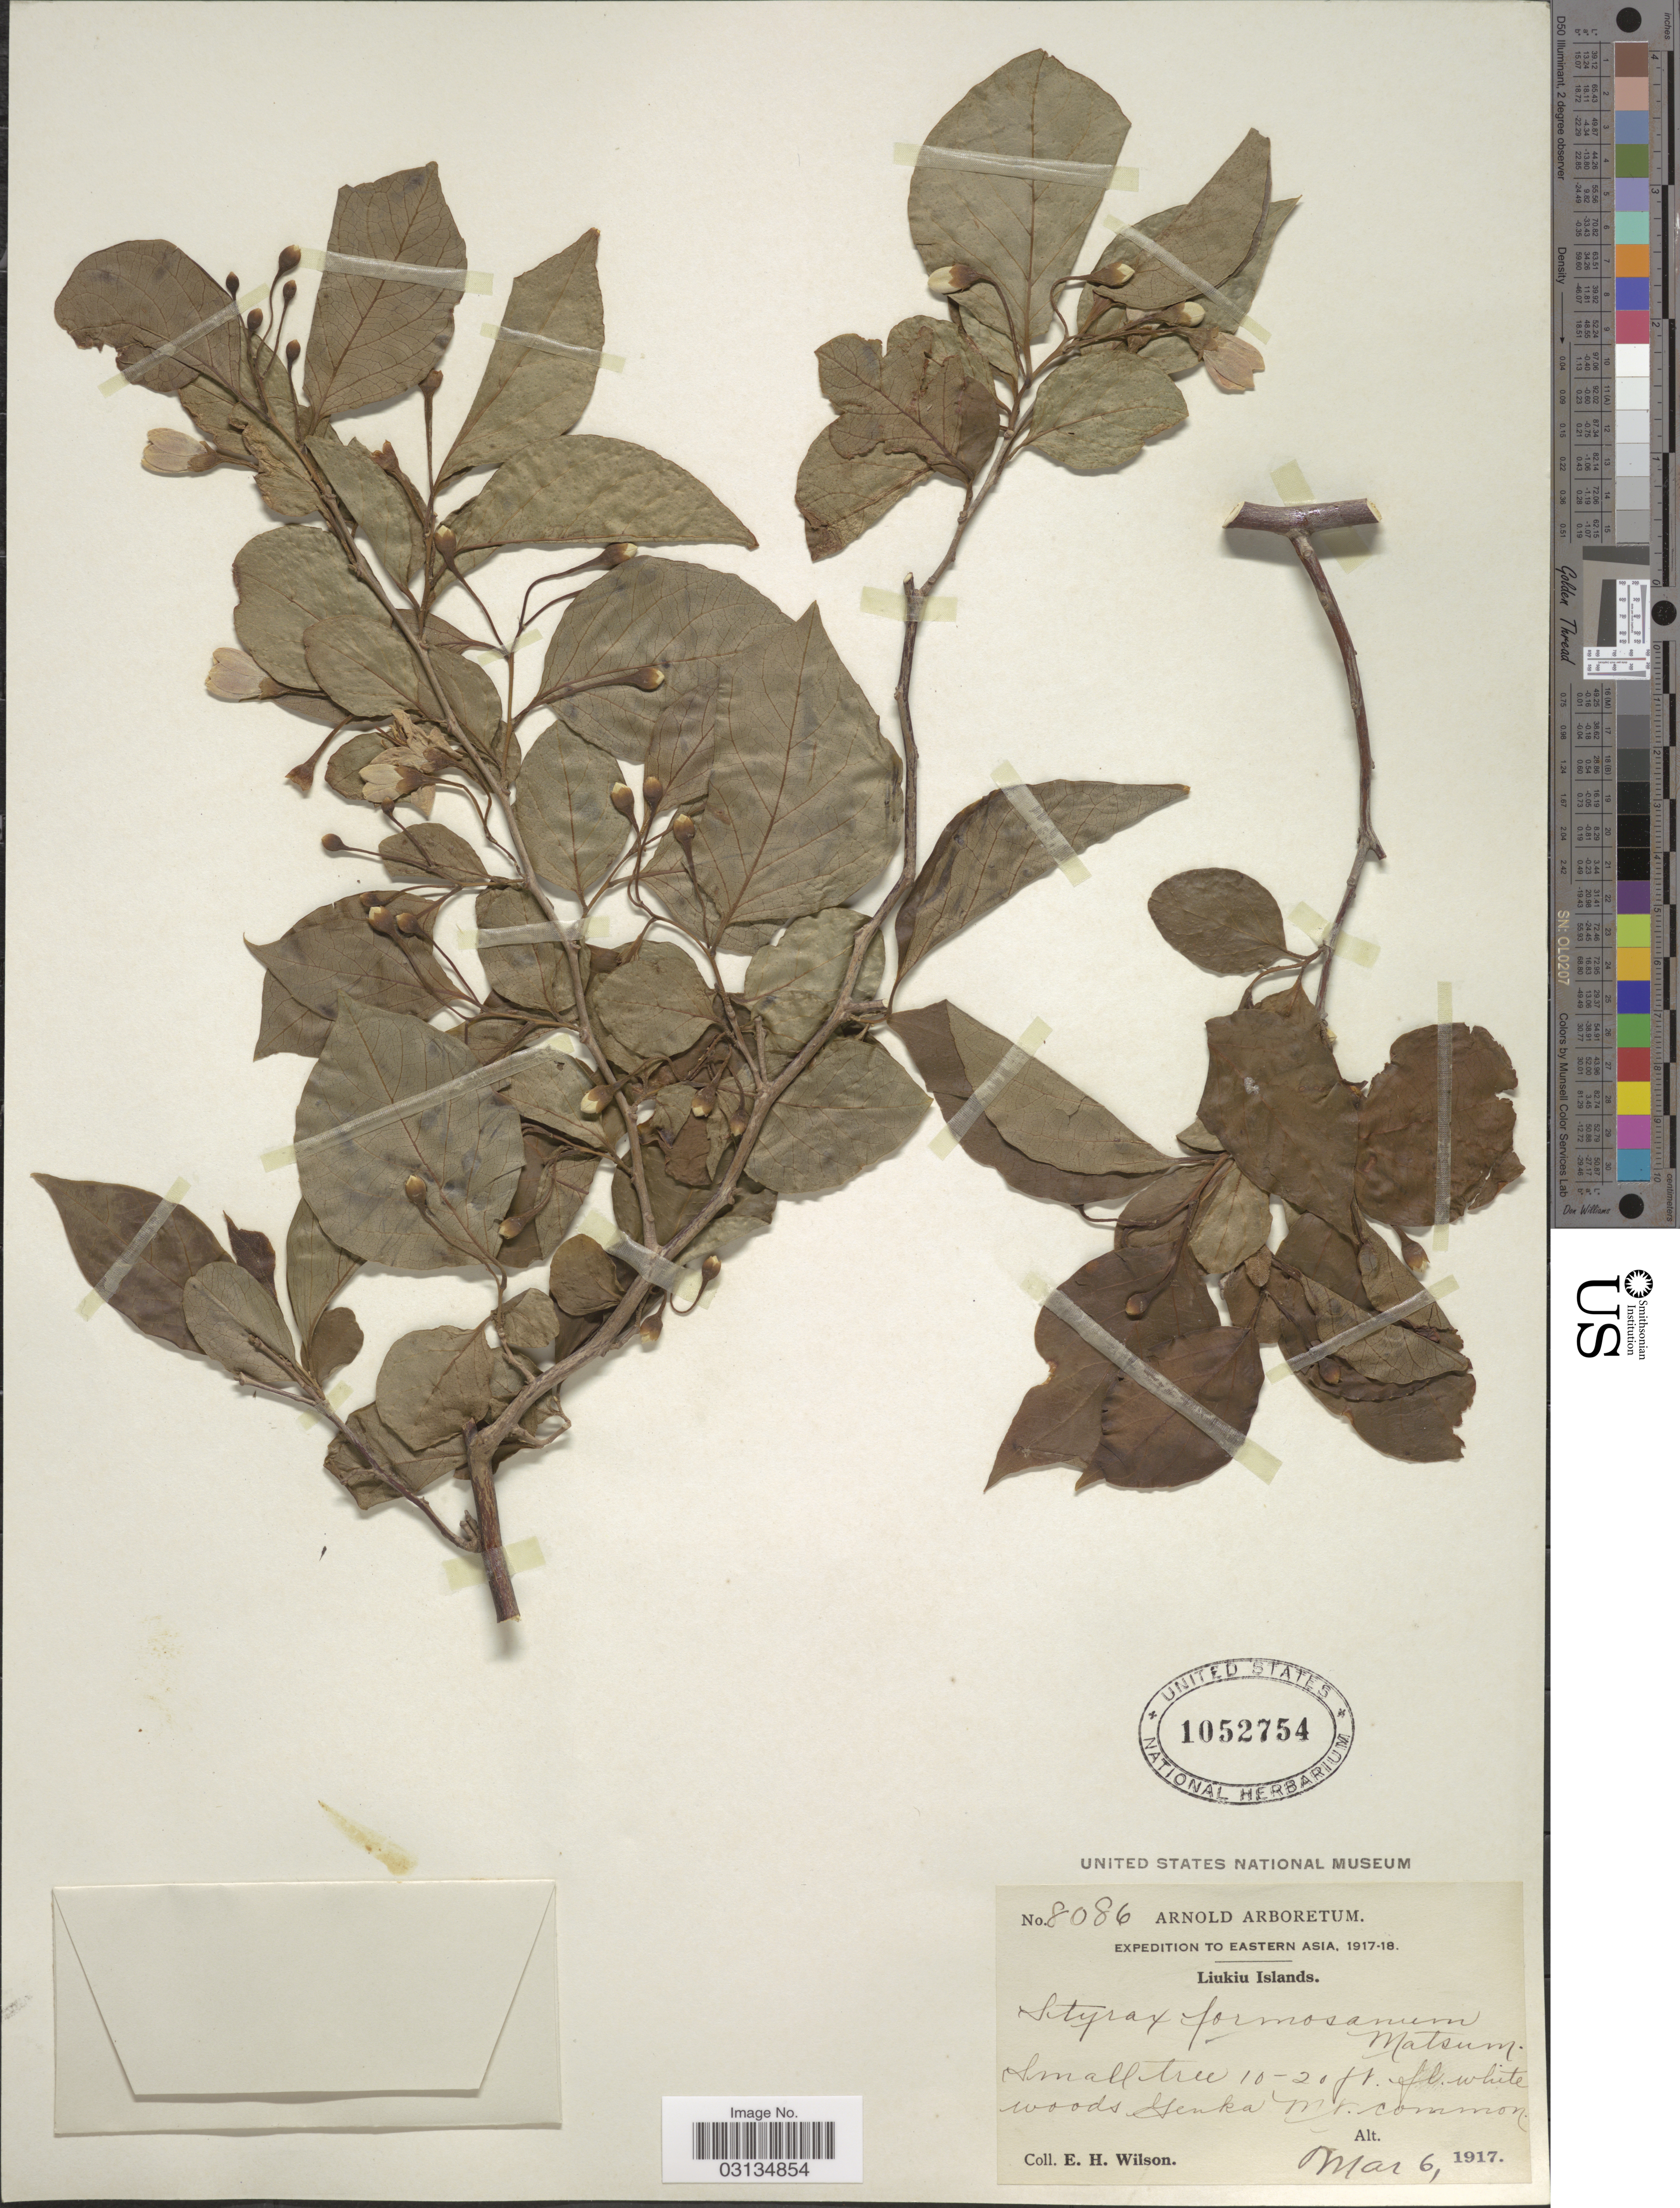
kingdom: Plantae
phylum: Tracheophyta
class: Magnoliopsida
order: Ericales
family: Styracaceae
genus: Styrax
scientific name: Styrax formosanus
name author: Matsum.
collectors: E. Wilson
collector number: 8086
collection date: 1917-03-06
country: Japan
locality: Eastern Asia. Liukiu Islands. Genka Mt.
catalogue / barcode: US 1052754